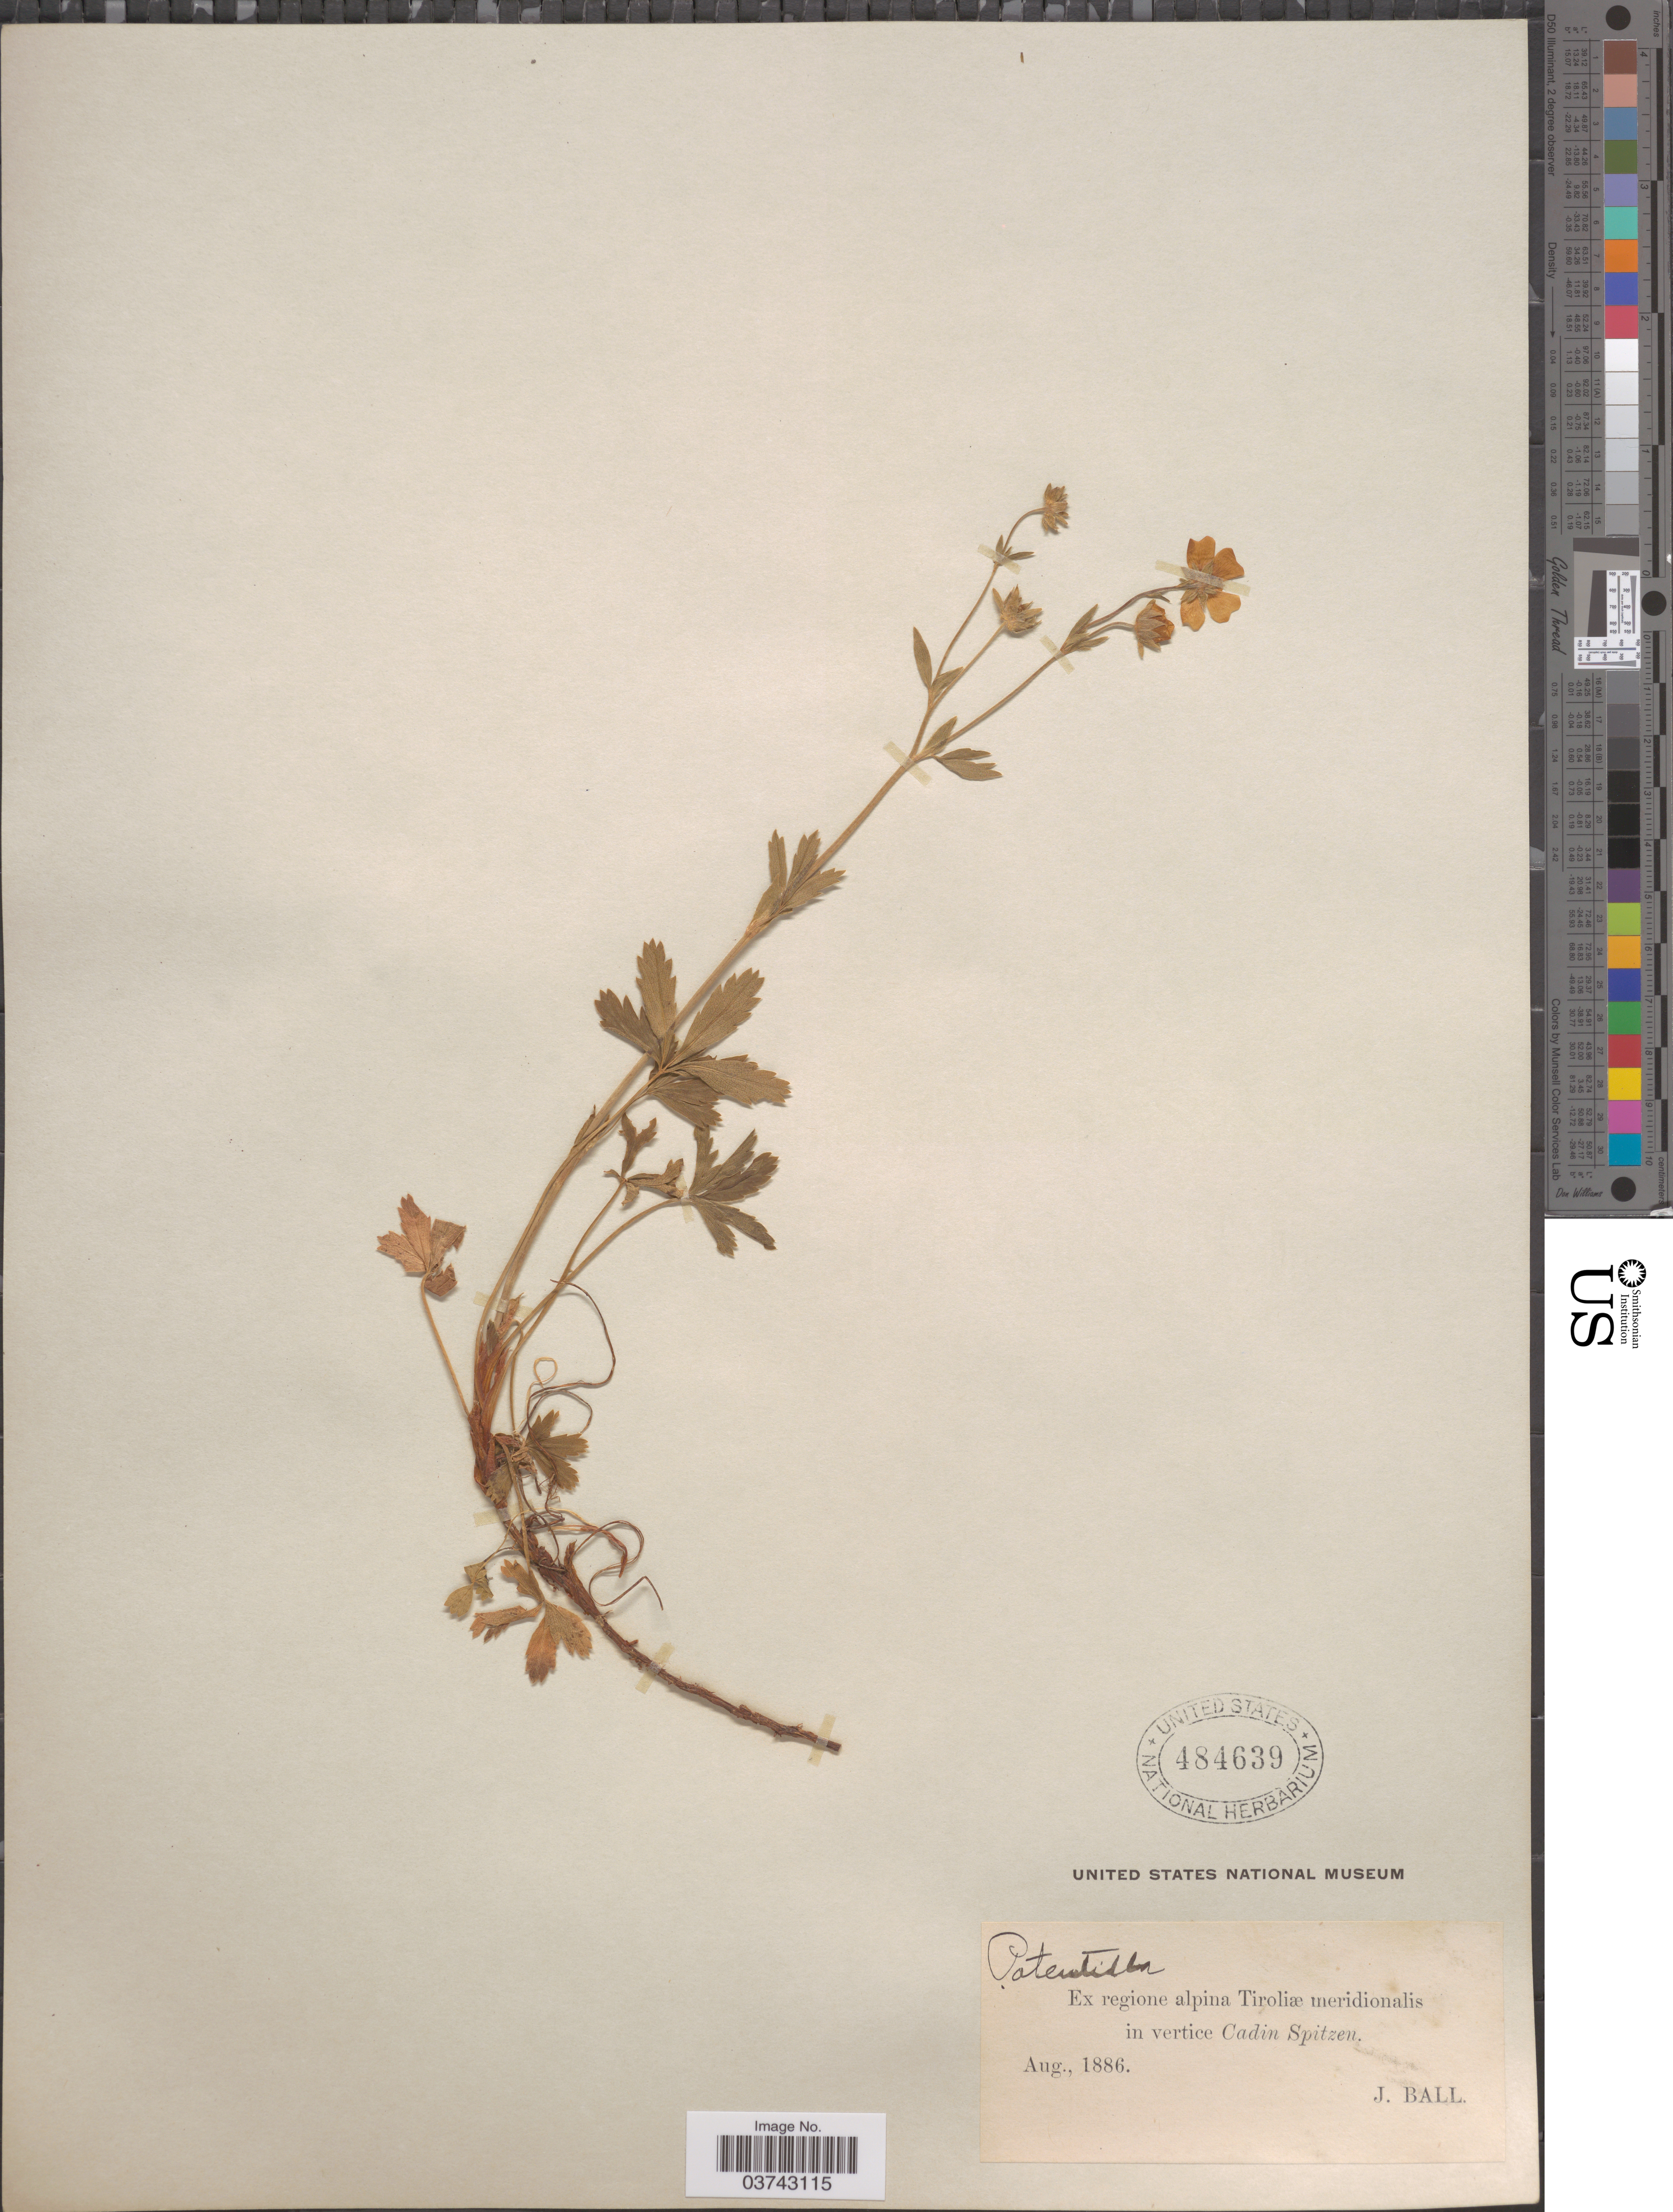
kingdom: Plantae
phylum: Tracheophyta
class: Magnoliopsida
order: Rosales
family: Rosaceae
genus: Potentilla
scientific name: Potentilla sp.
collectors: J. Ball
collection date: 1886-08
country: Italy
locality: Ex regione alpine Tiroliæ meridionalis in vertice Cadin Spitzen.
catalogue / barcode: US 484639